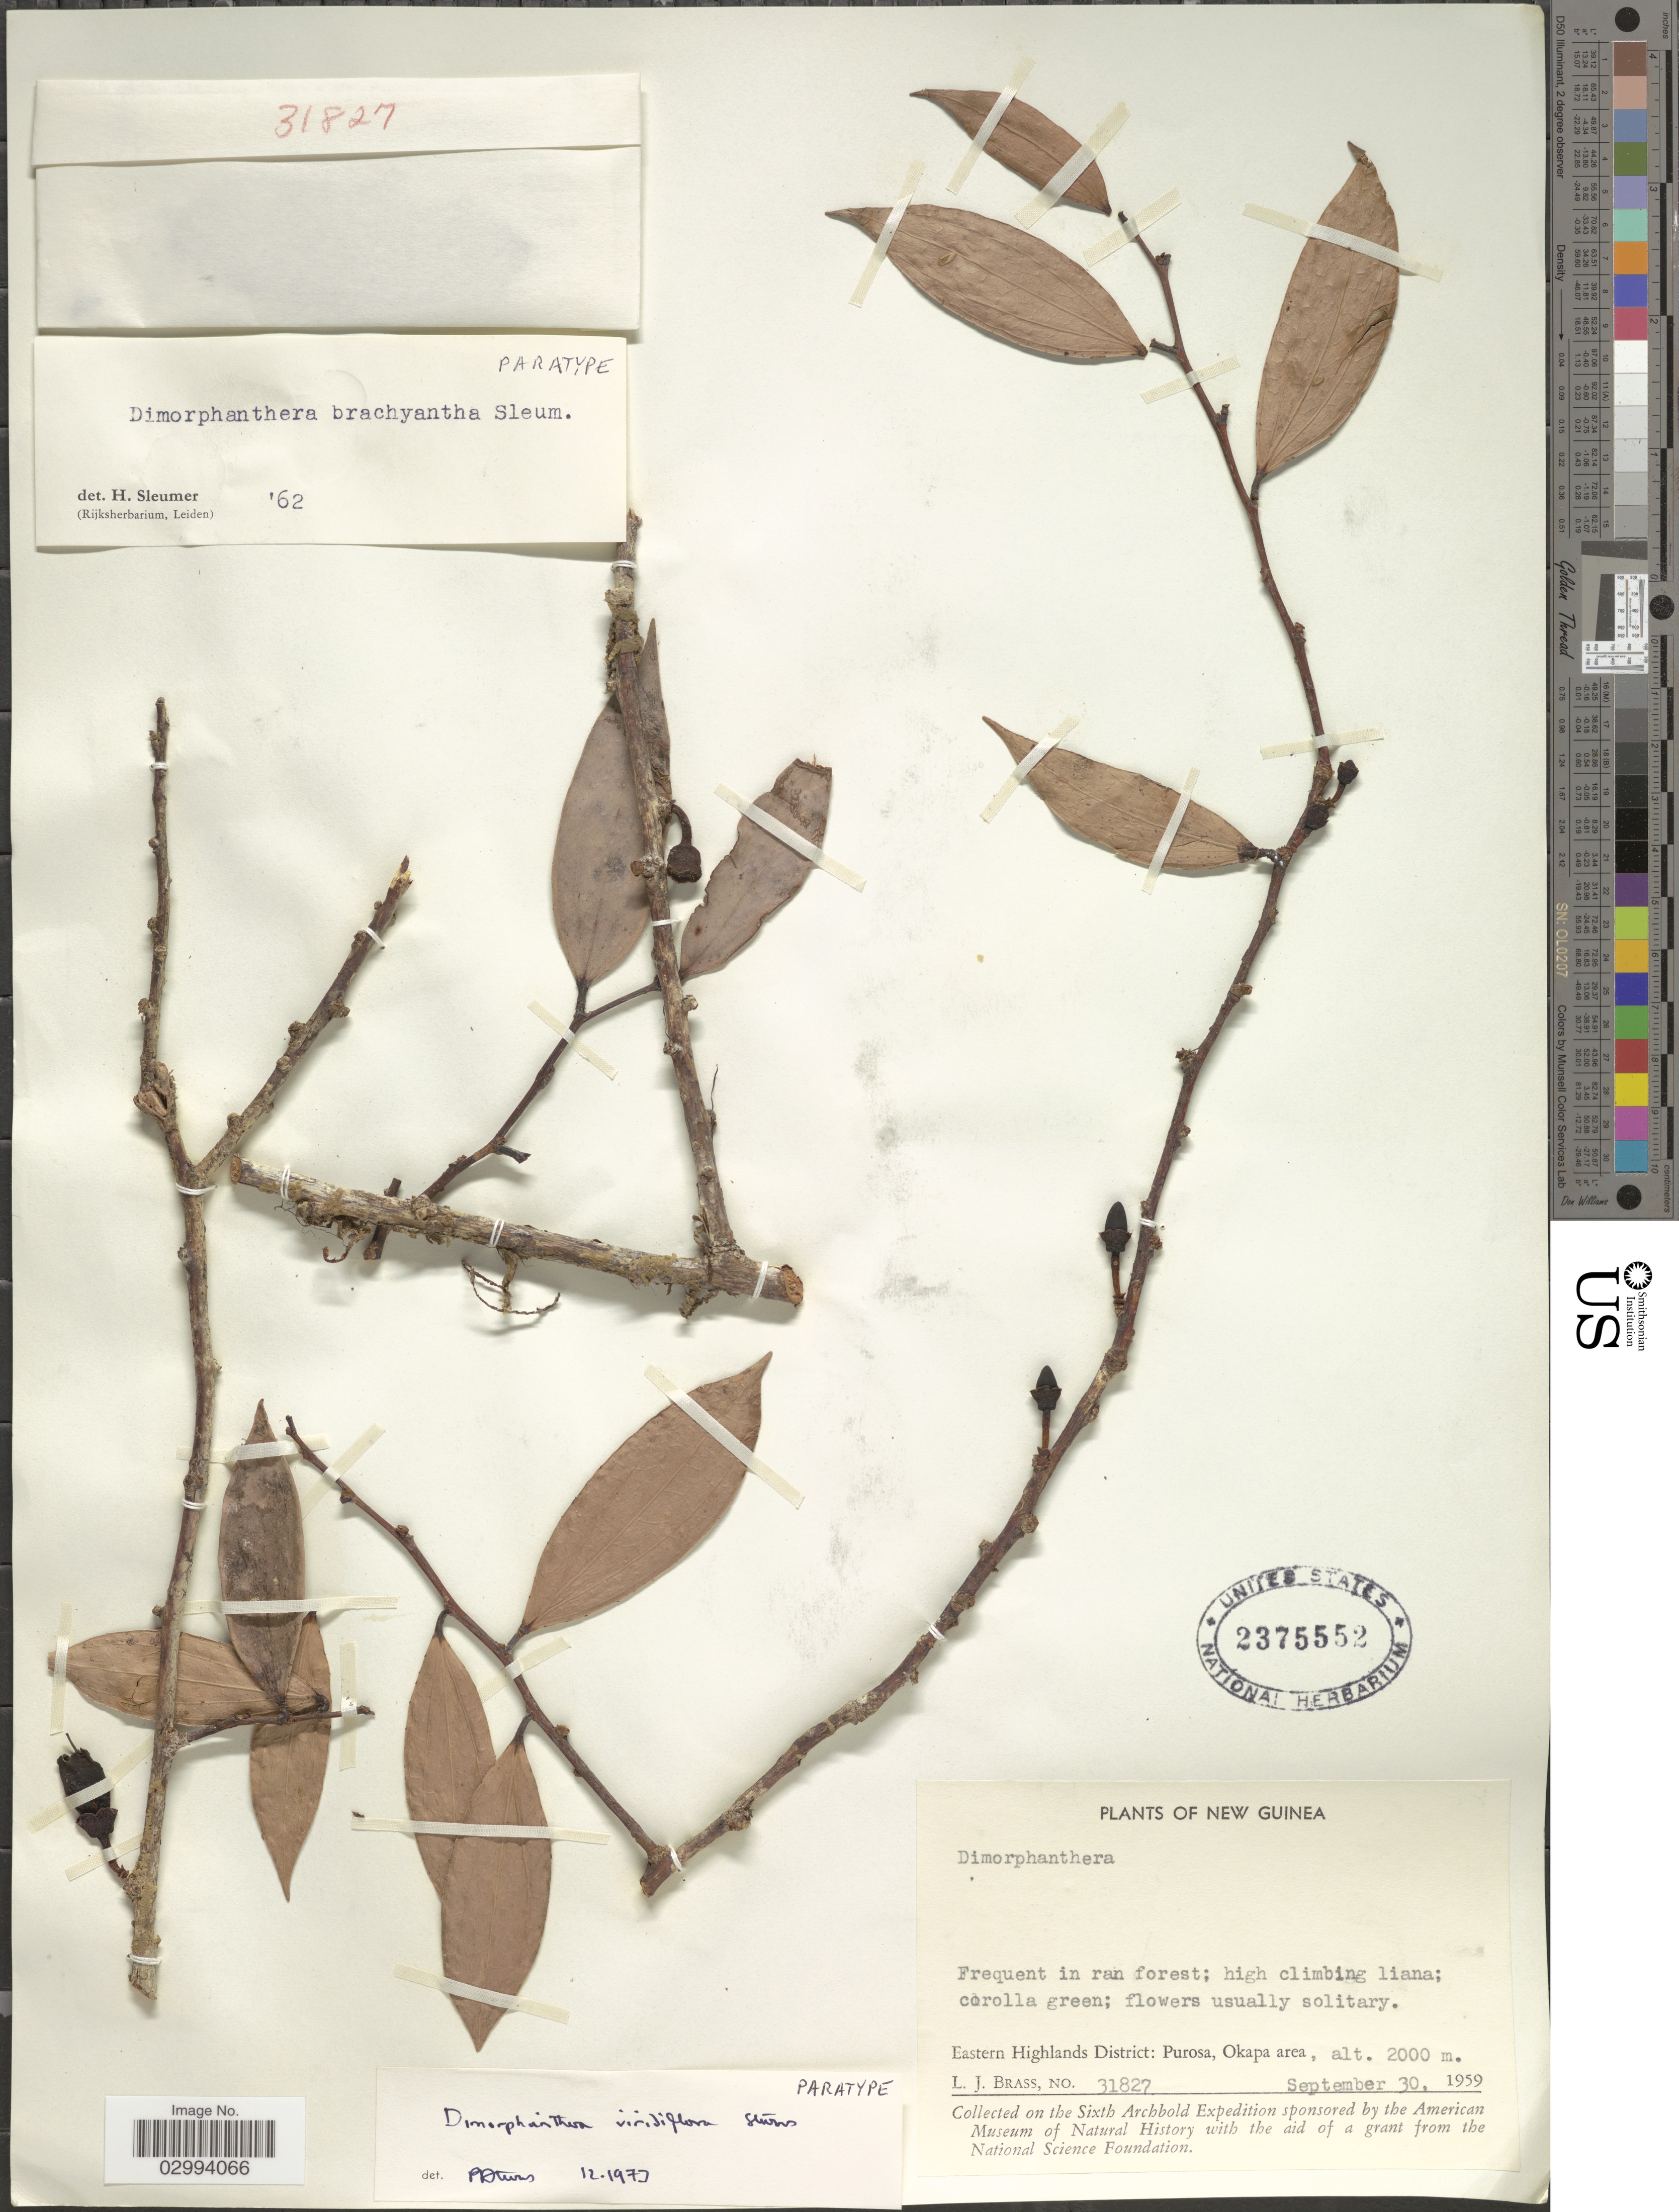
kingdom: Plantae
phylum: Tracheophyta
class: Magnoliopsida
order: Ericales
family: Ericaceae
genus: Dimorphanthera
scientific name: Dimorphanthera viridiflora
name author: P.F. Stevens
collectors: L. J. Brass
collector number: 31827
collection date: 1959-09-30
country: Papua New Guinea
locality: New Guinea, Eastern Highlands District: Purosa, Okapa area.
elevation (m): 2000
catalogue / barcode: US 2375552